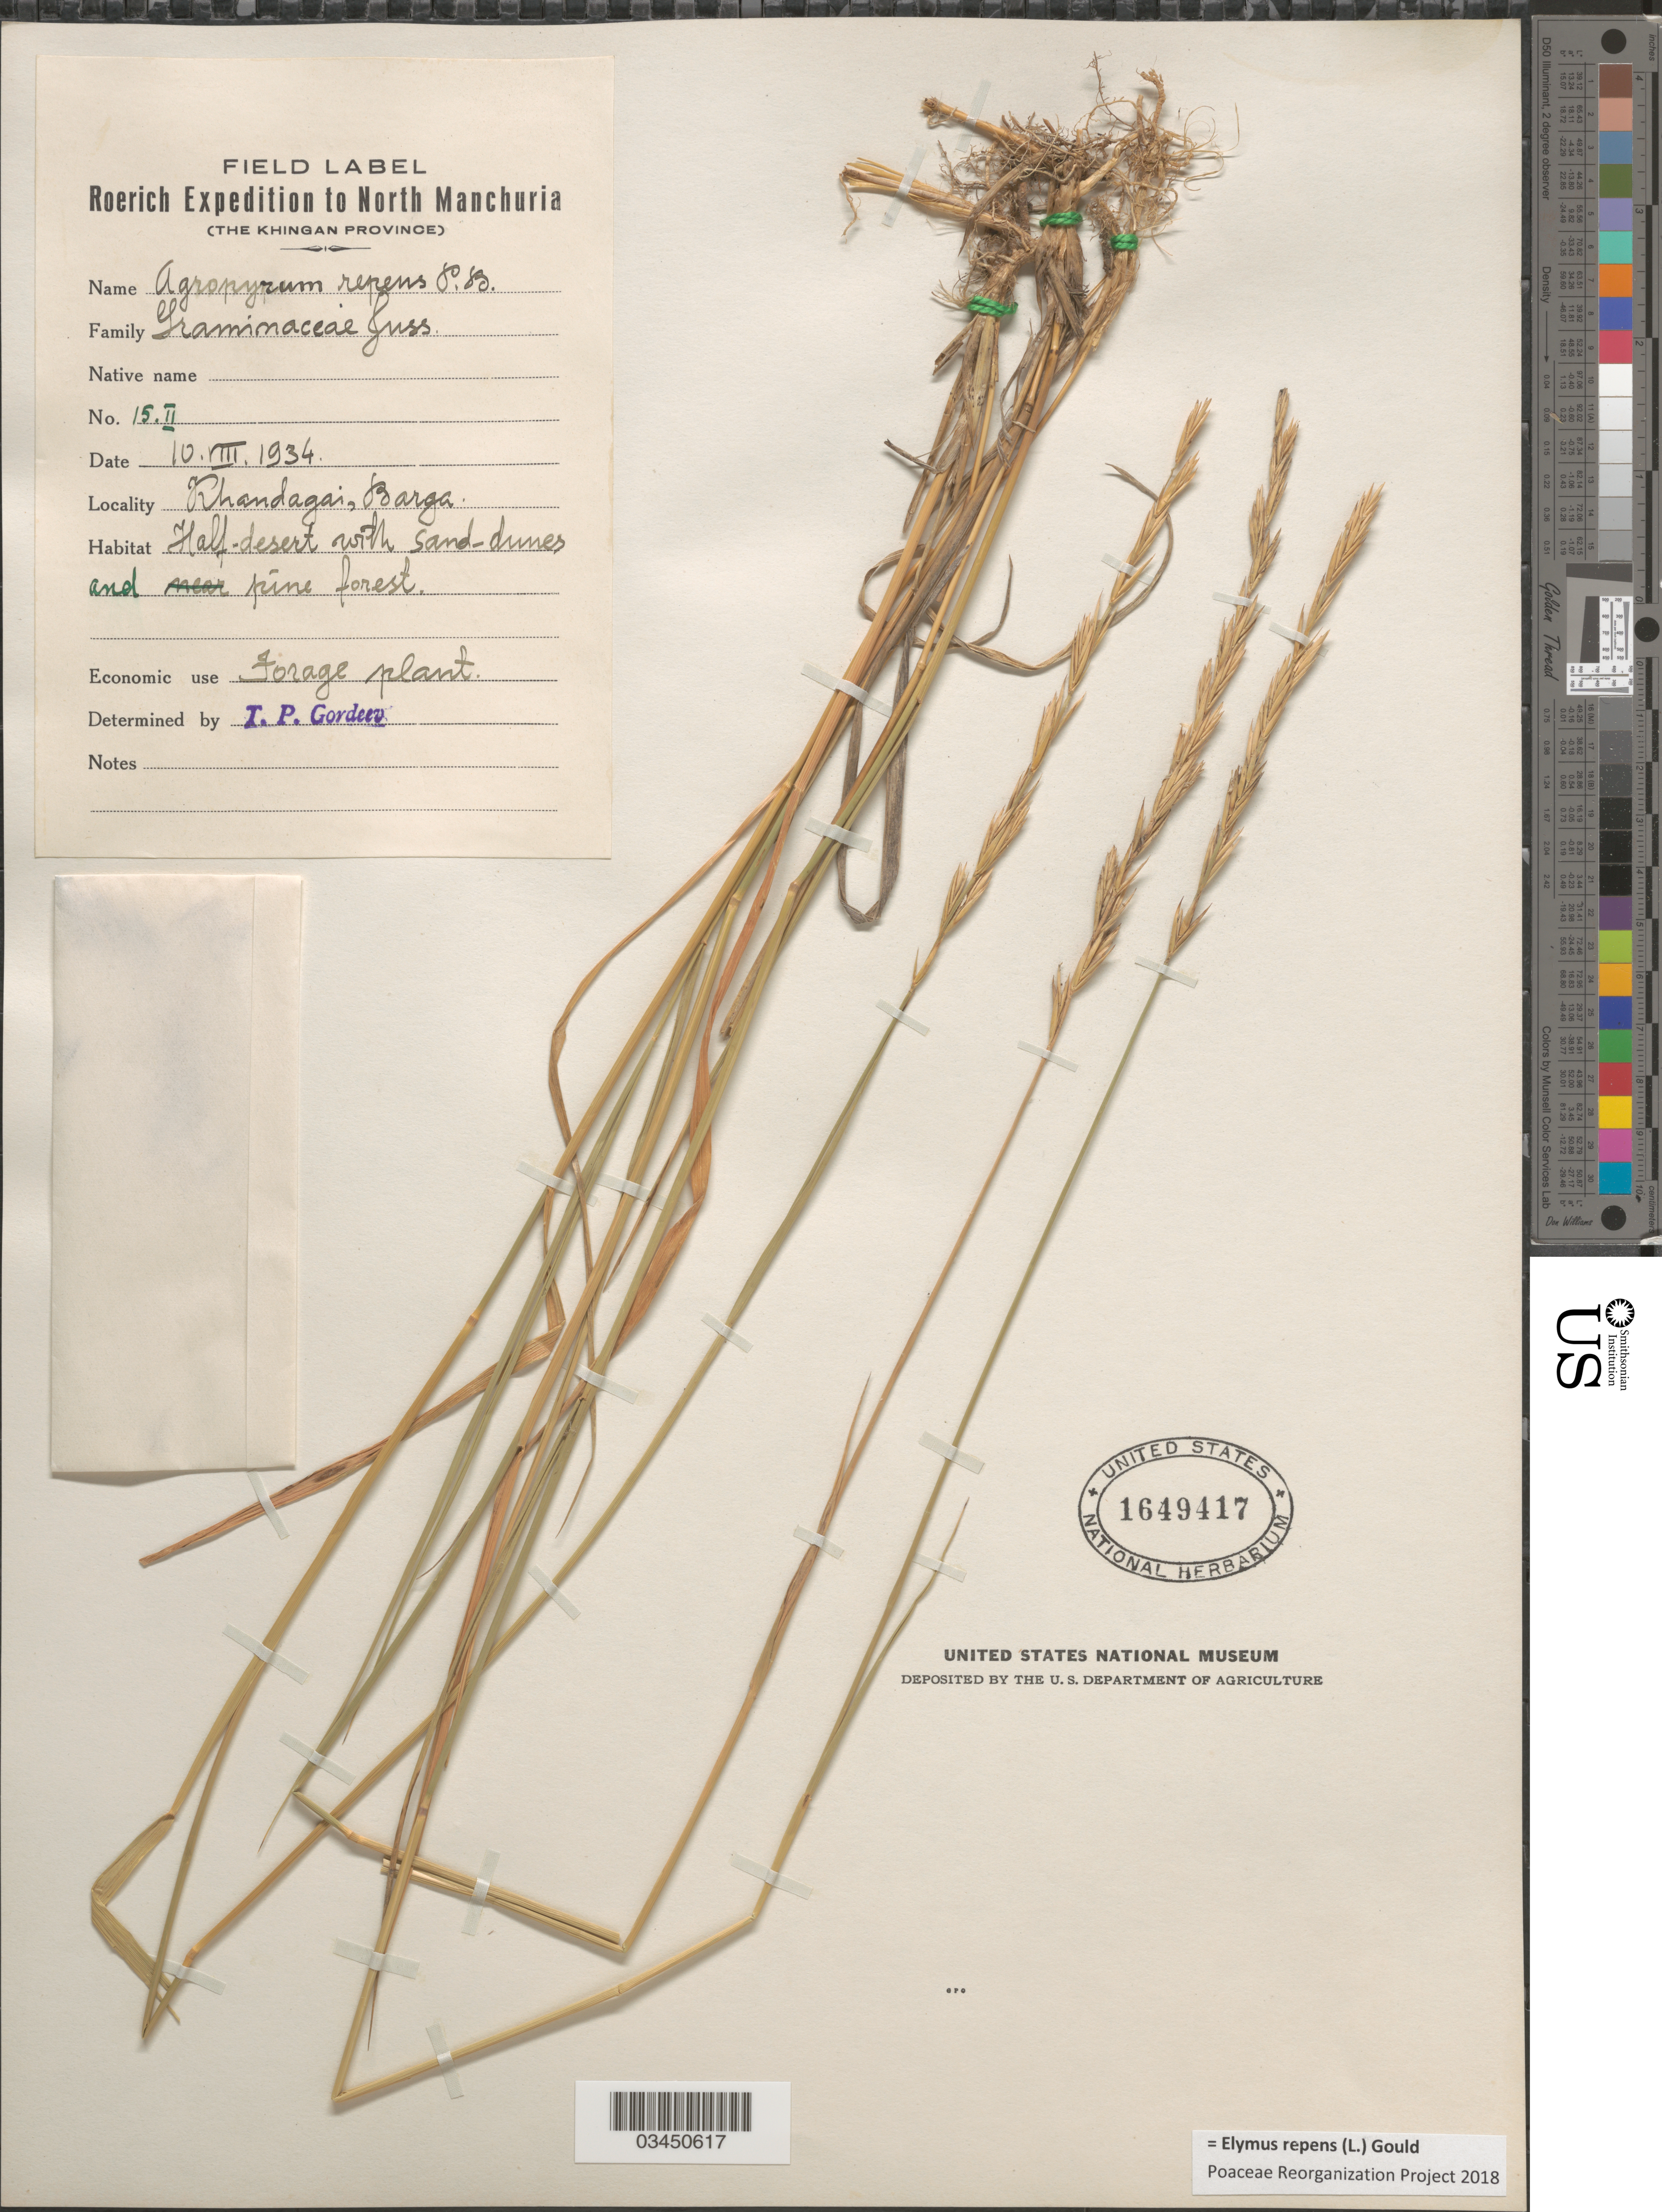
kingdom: Plantae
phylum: Tracheophyta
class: Liliopsida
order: Poales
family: Poaceae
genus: Elymus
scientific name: Elymus repens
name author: (L.) Gould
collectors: Roerich Expedition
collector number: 15.II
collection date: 1934-08-10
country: China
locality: To North Manchuria (The Kinghan Province). Khandagai, Barga.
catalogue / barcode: US 1649417